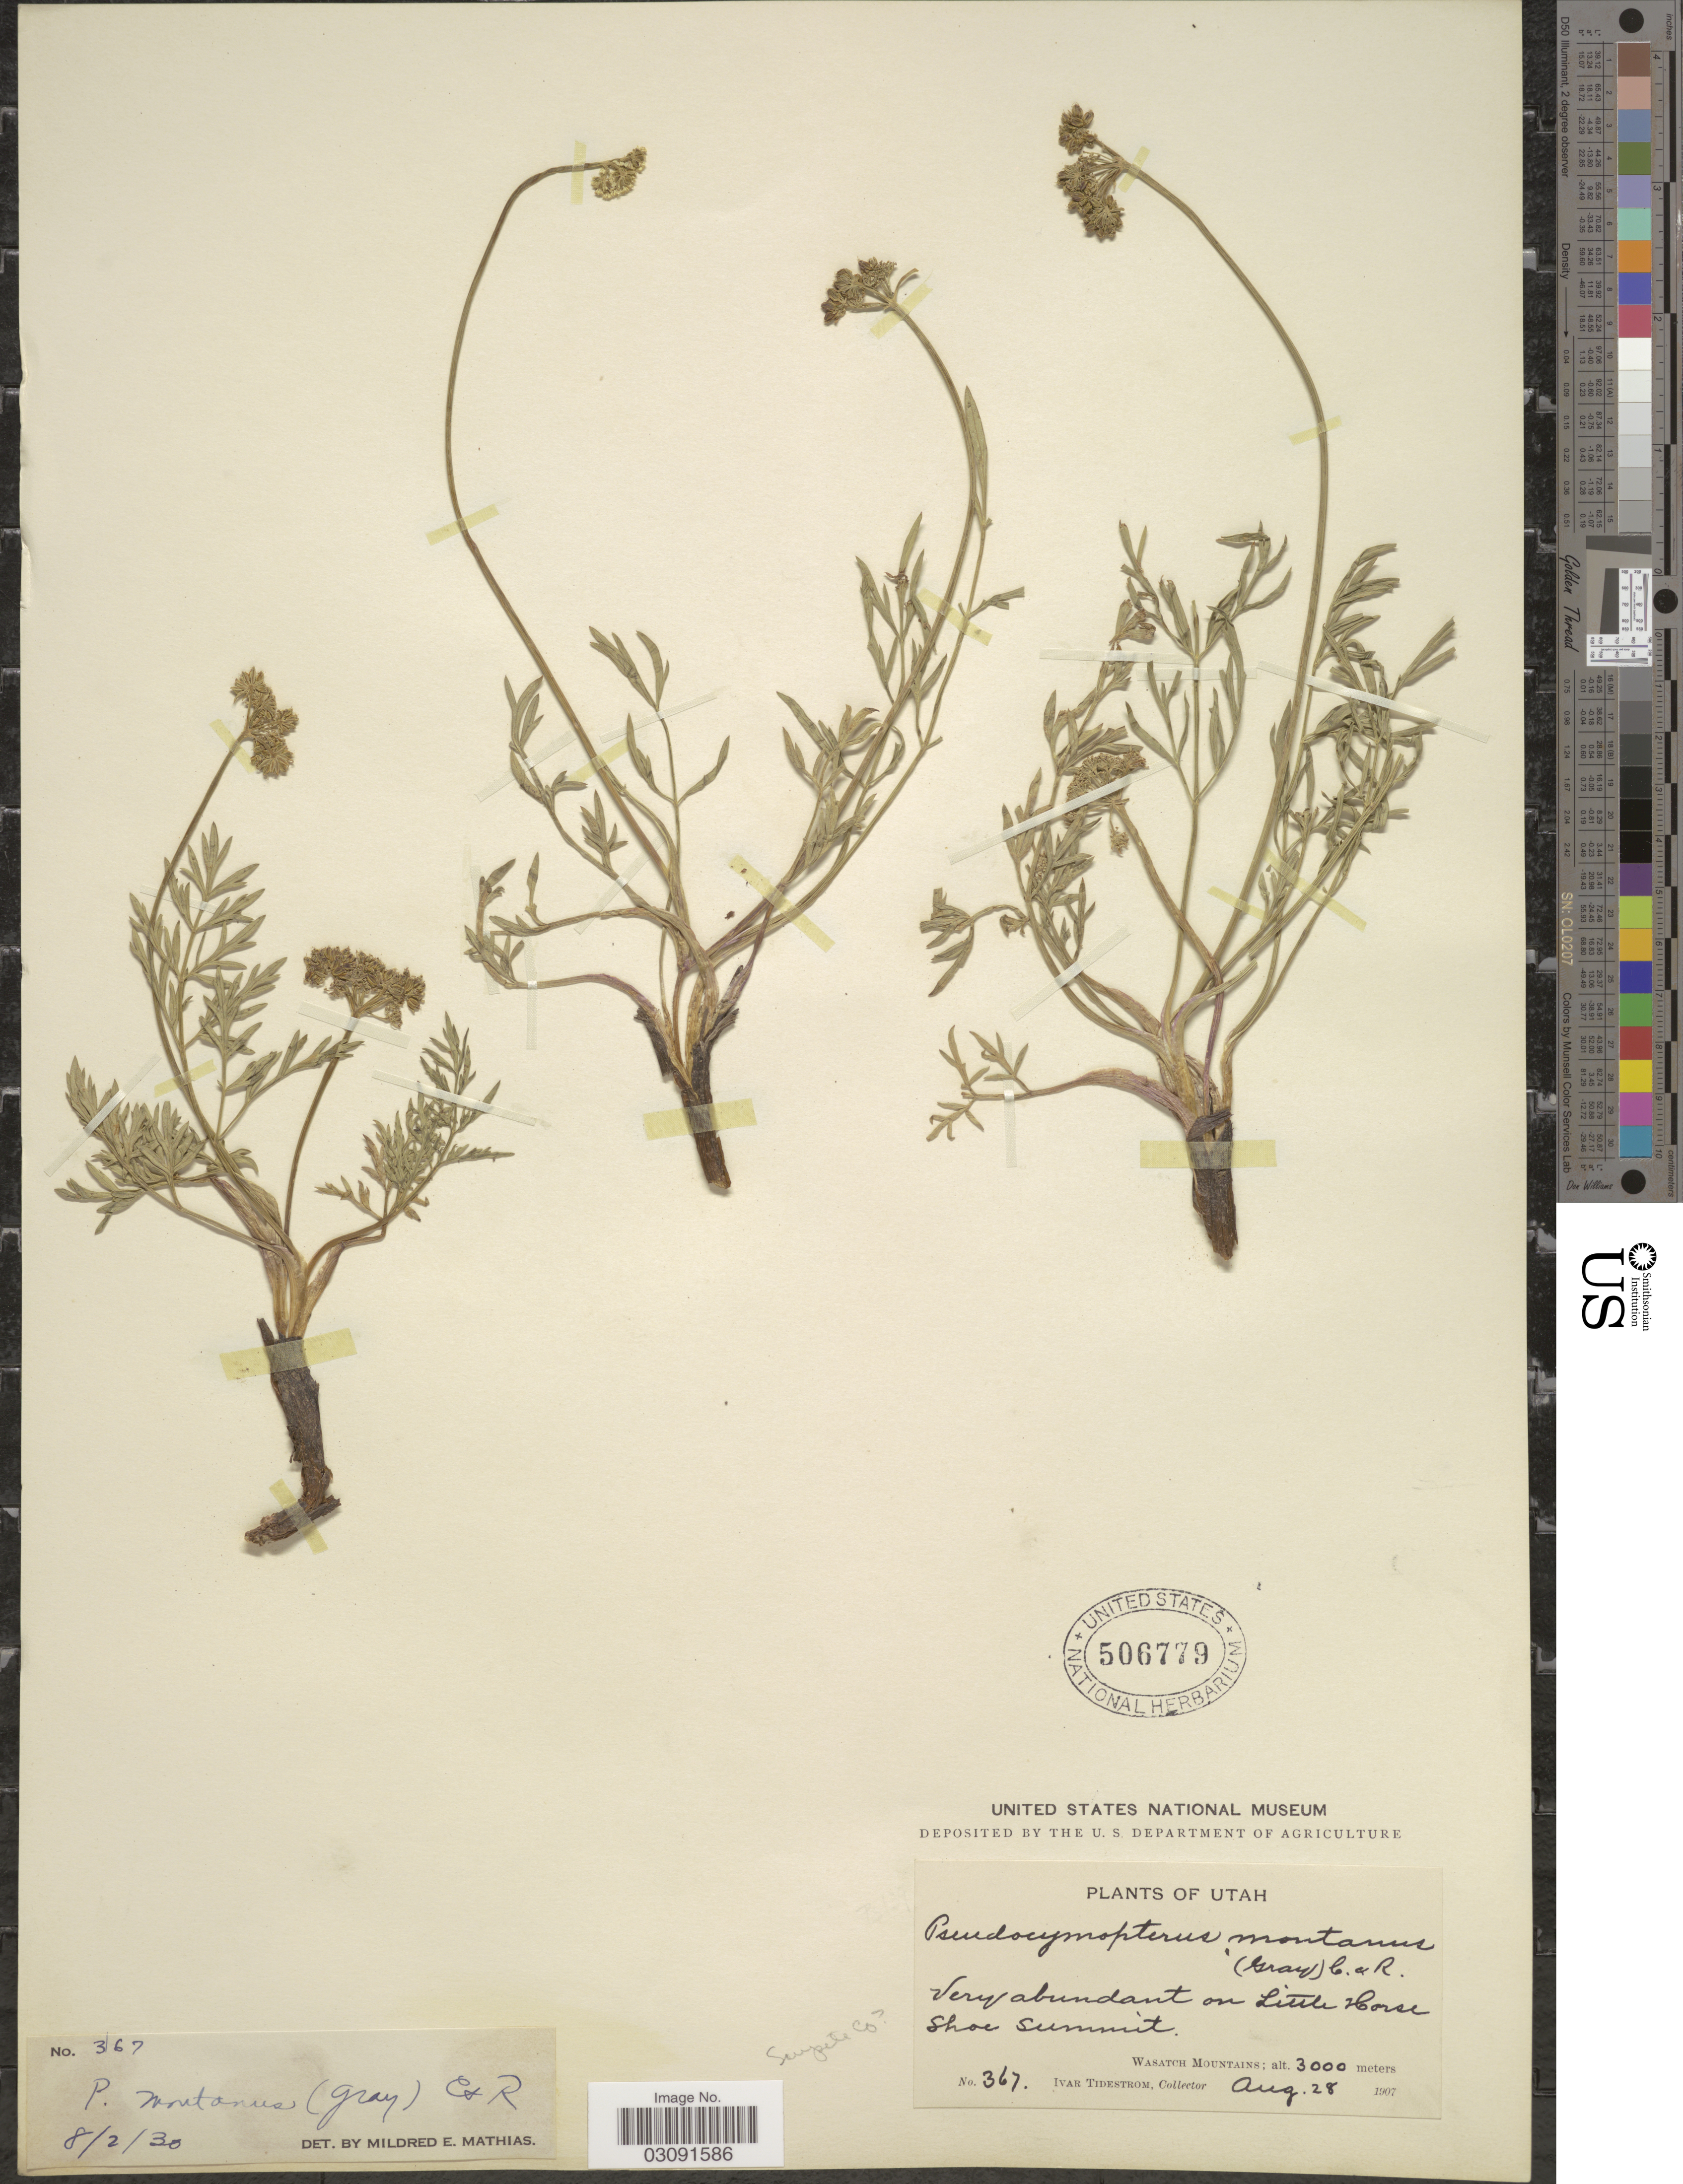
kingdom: Plantae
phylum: Tracheophyta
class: Magnoliopsida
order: Apiales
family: Apiaceae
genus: Pseudocymopterus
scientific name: Pseudocymopterus montanus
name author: (A. Gray) J.M. Coult. & Rose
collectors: I. F. Tidestrom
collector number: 367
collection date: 1907-08-28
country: United States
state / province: Utah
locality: Very abundant on Little Horse Shoe Summit, Wasatch Mountains.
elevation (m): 3000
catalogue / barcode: US 506779